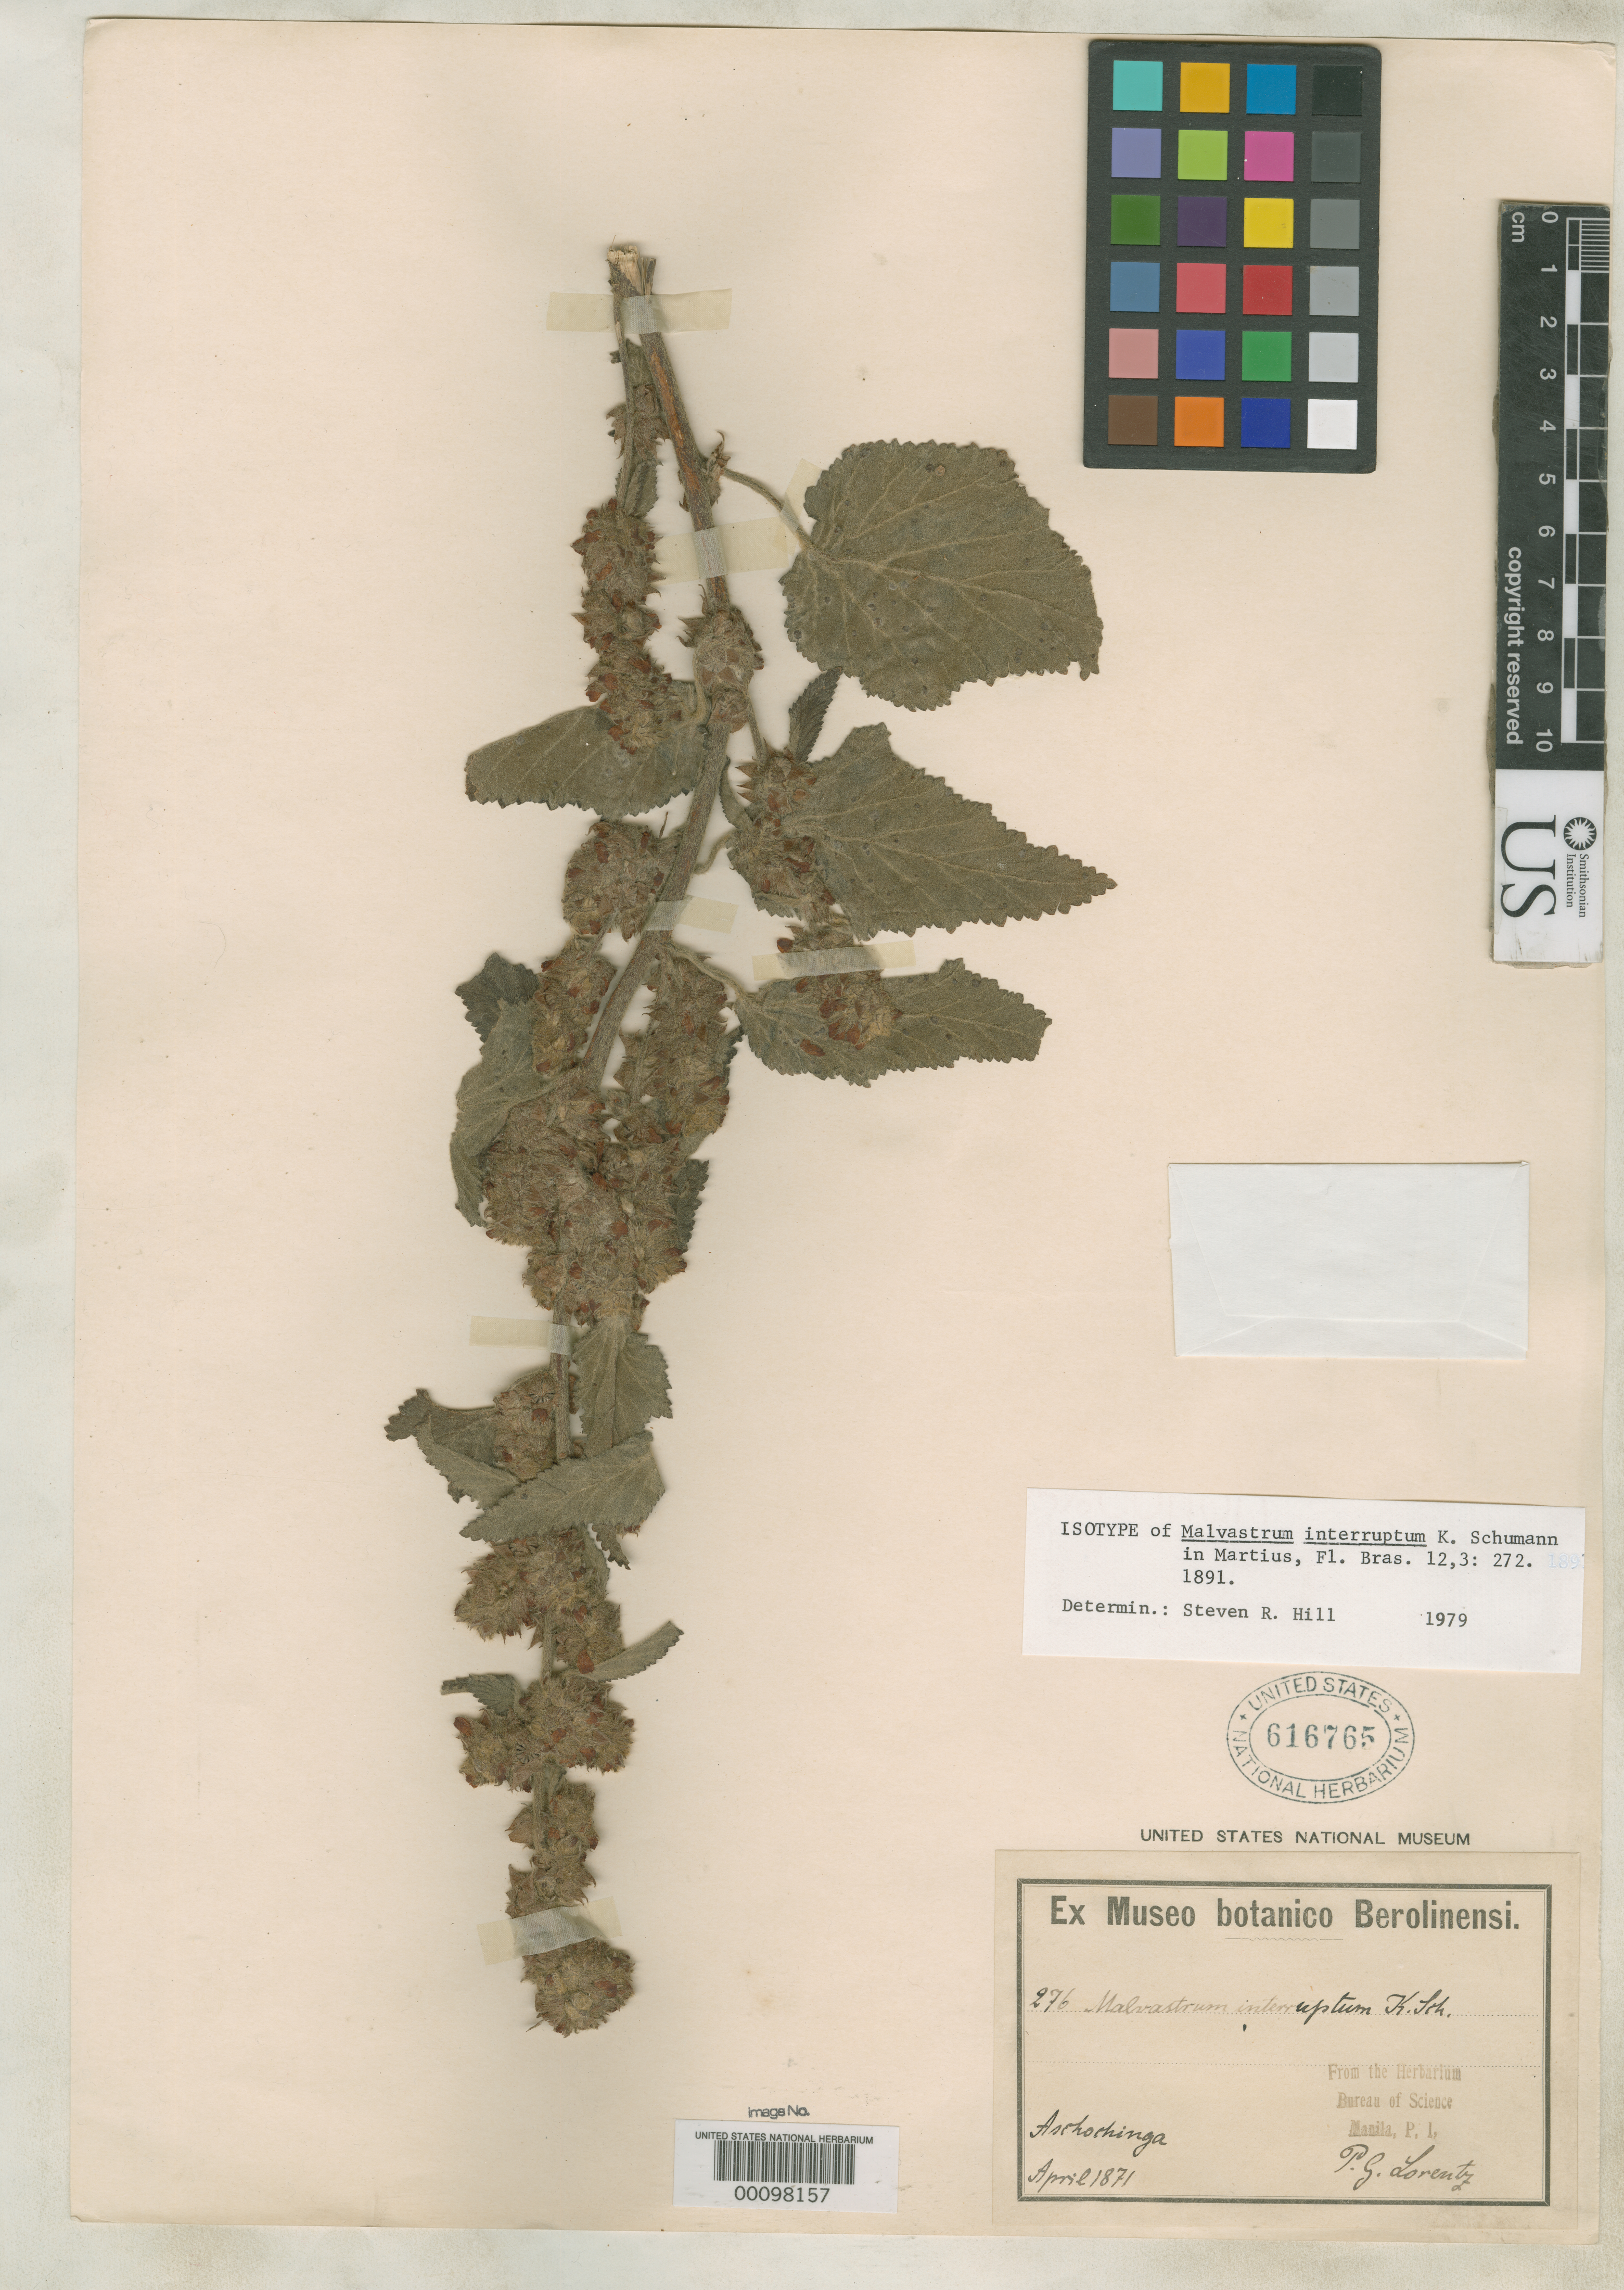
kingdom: Plantae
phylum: Tracheophyta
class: Magnoliopsida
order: Malvales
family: Malvaceae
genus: Malveopsis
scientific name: Malveopsis interruptum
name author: K. Schum. in Mart.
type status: Syntype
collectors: P. G. Lorentz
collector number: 276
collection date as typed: Apr 1871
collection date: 1871-04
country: Argentina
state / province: Córdoba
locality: Sierra Chica near Ascochinga.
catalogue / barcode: US 616765